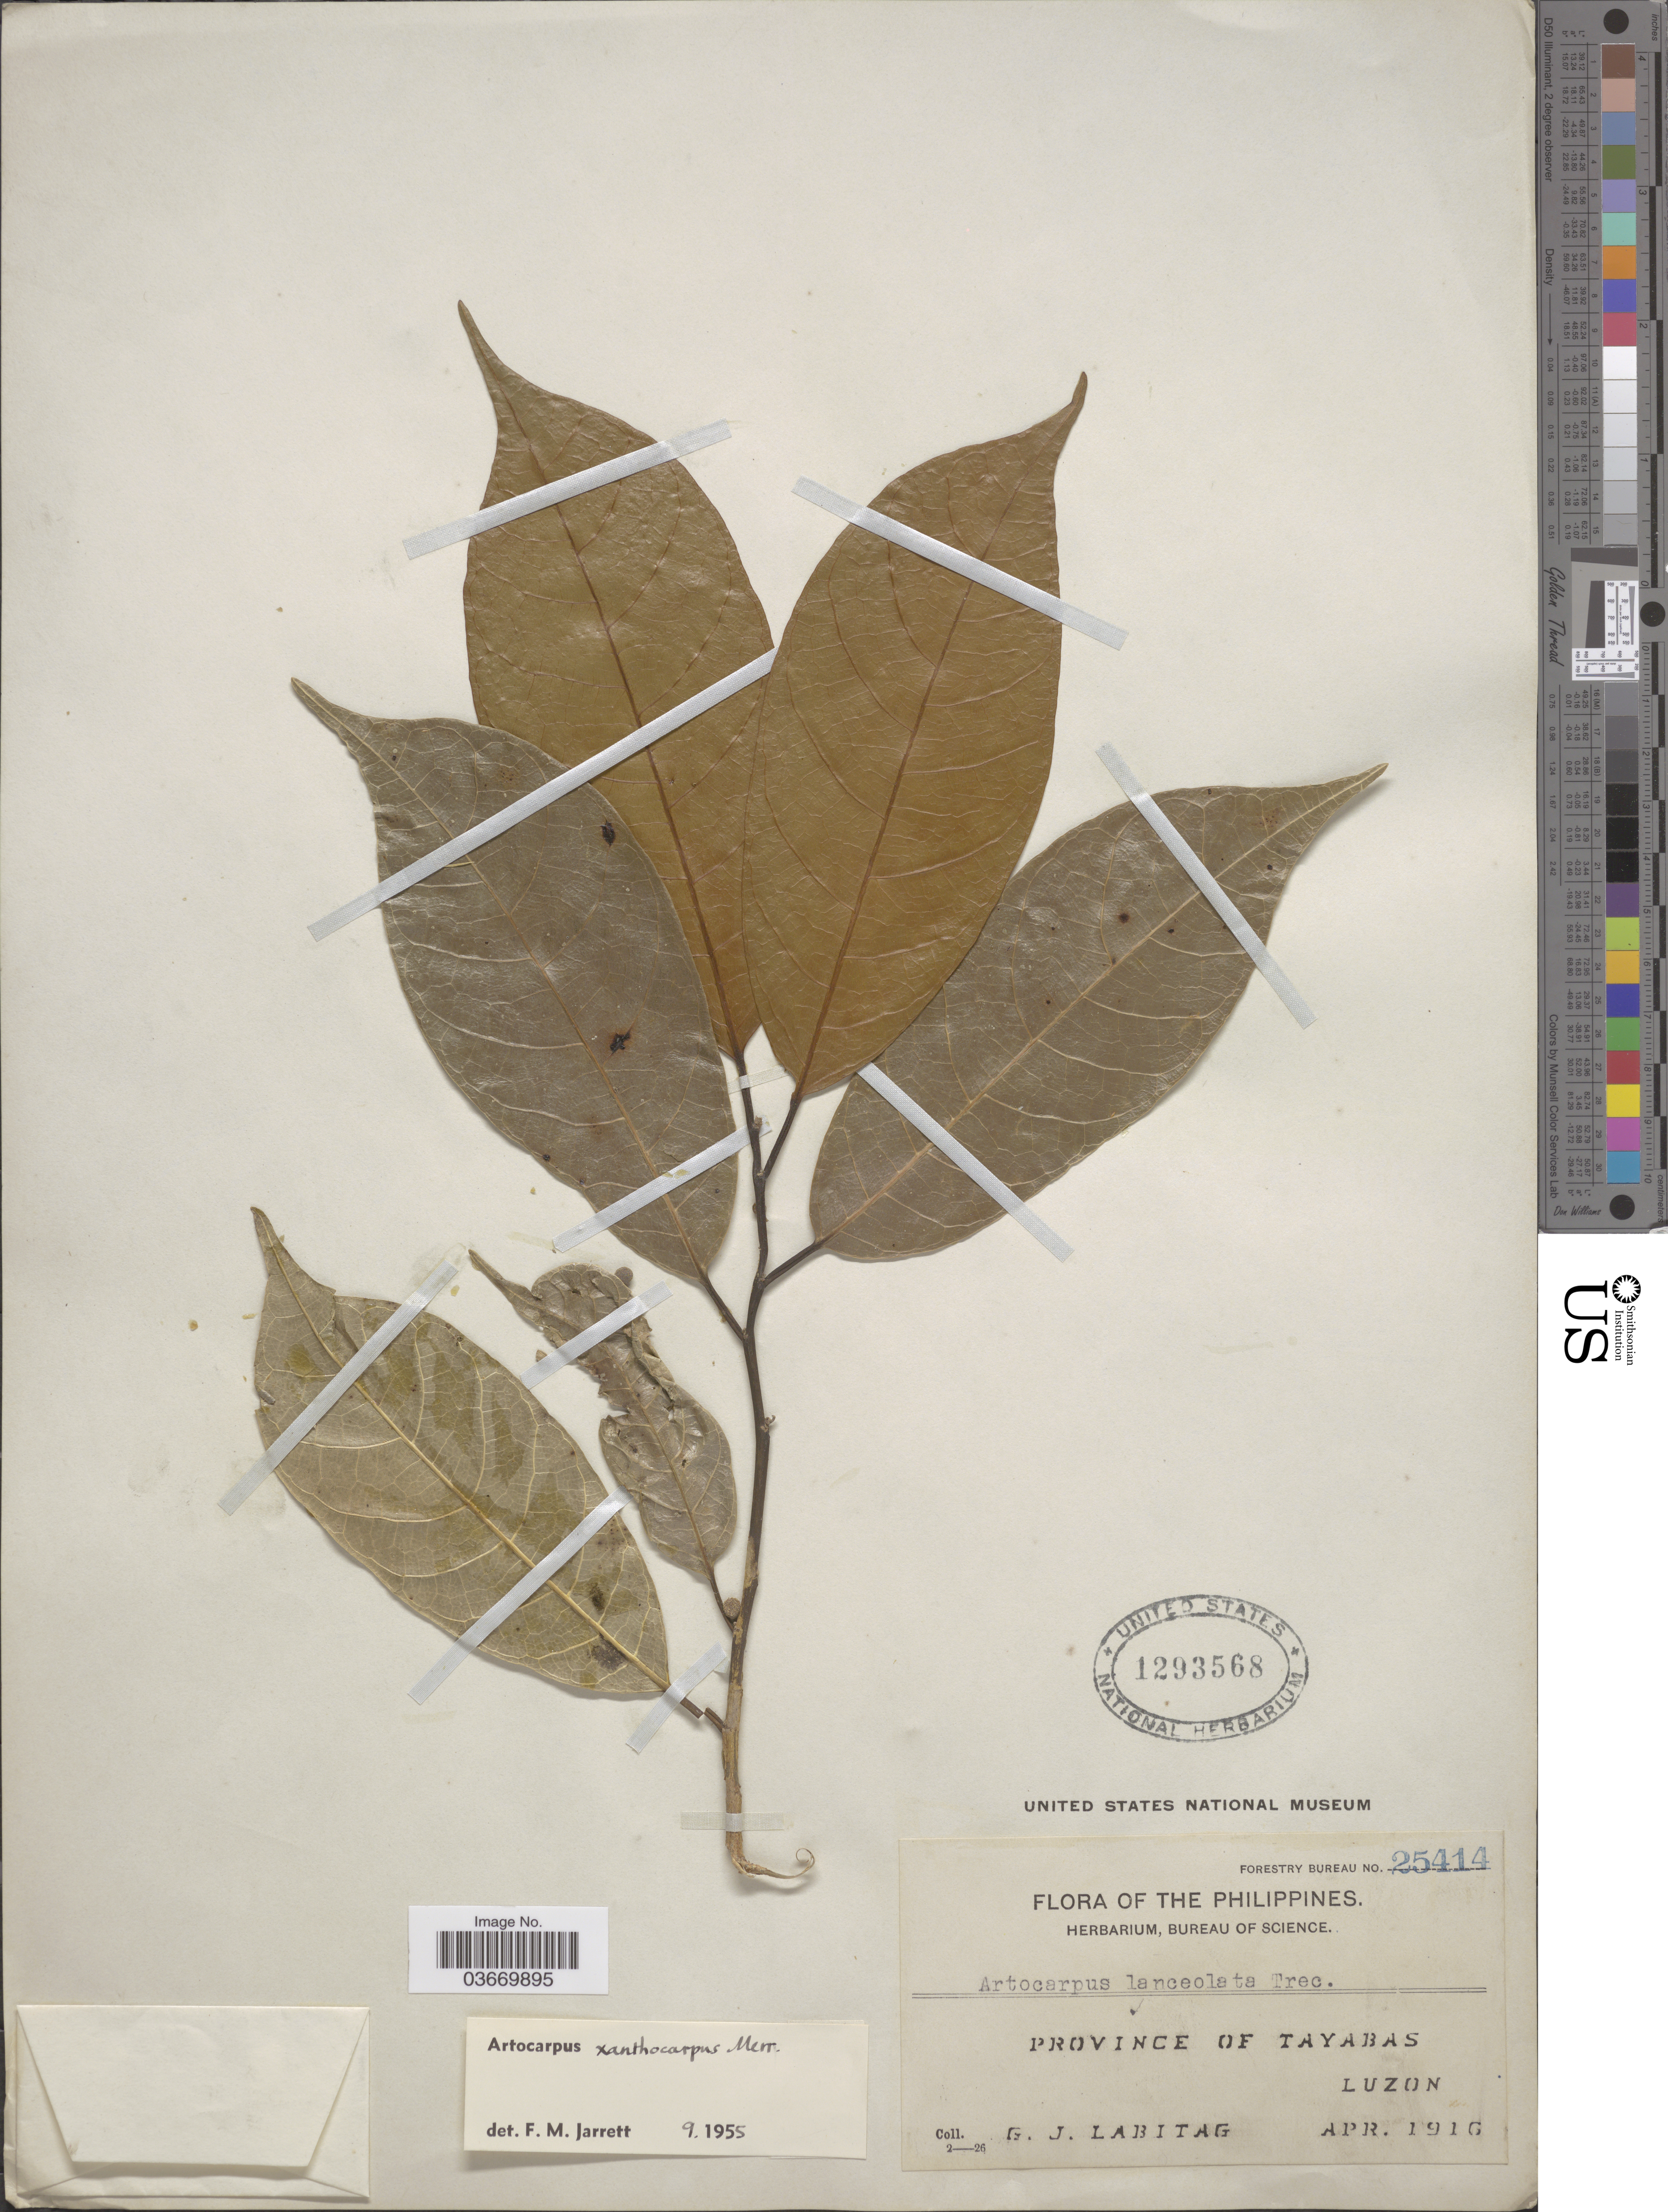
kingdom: Plantae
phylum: Tracheophyta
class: Magnoliopsida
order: Rosales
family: Moraceae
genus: Artocarpus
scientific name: Artocarpus xanthocarpus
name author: Merr.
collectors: G. Labitag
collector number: Forestry Bureau 25414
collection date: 1916-04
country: Philippines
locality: Province of Tayabas, Luzon.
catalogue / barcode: US 1293568